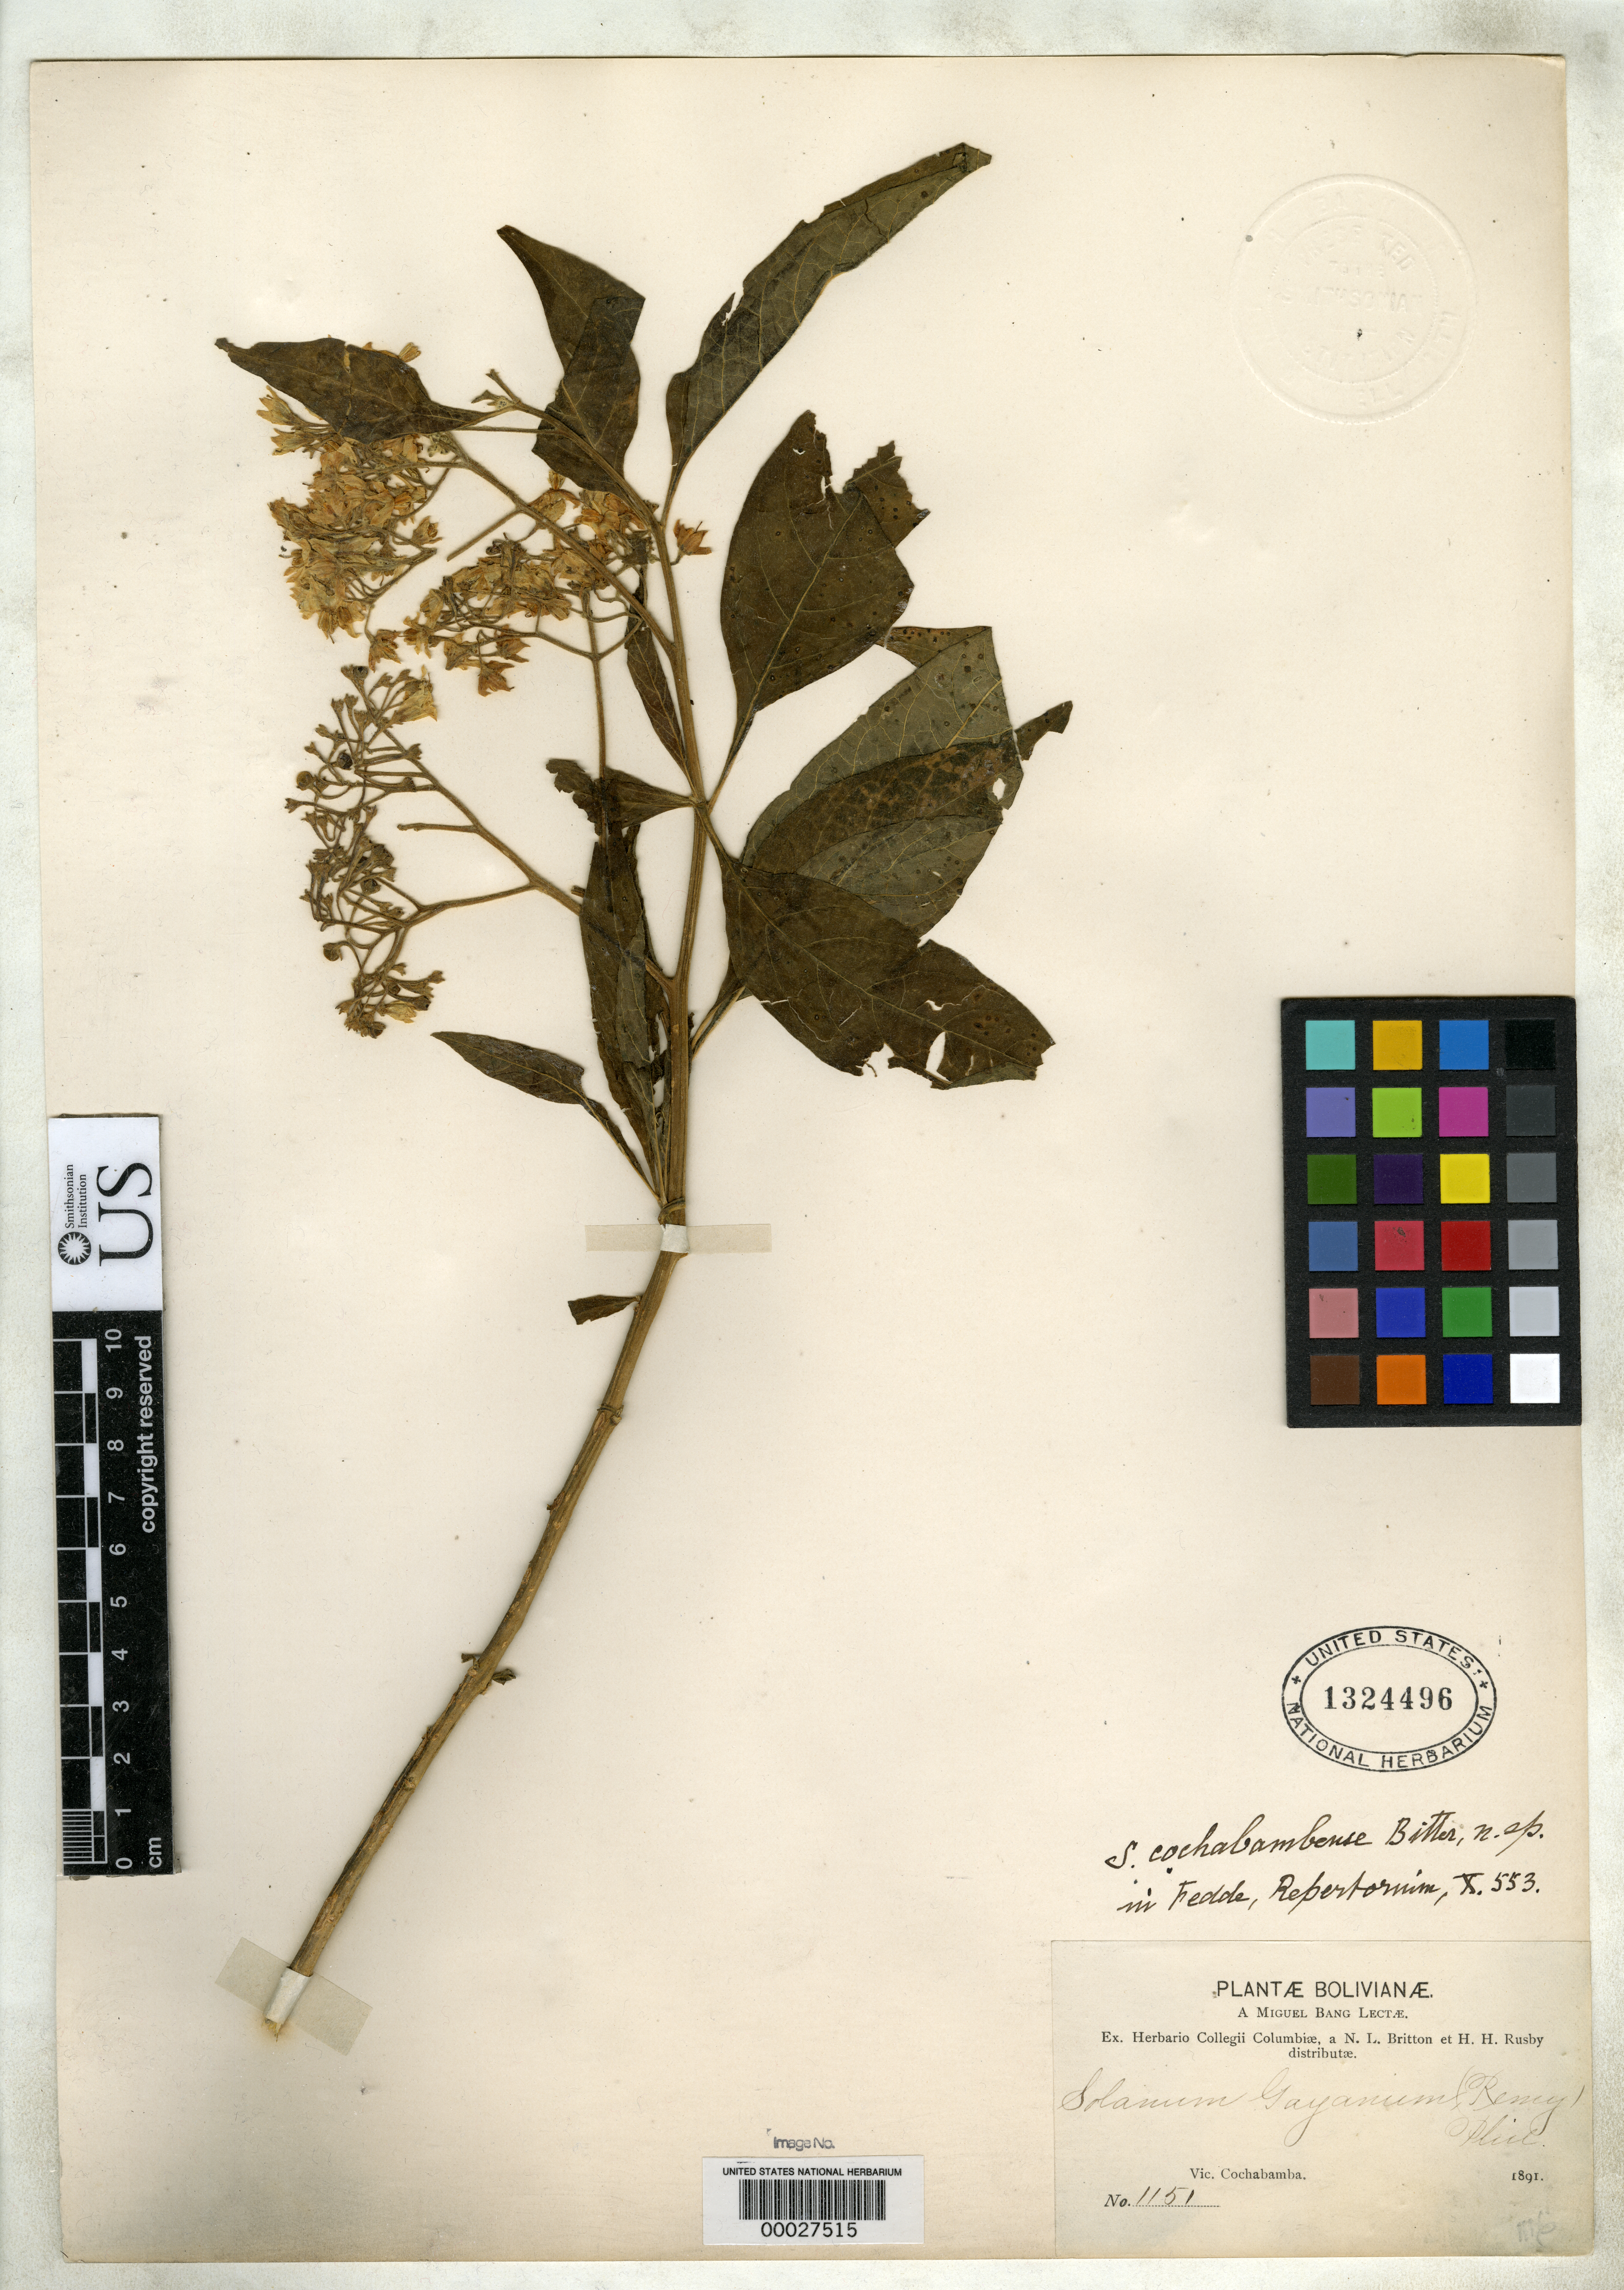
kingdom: Plantae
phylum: Tracheophyta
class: Magnoliopsida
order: Solanales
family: Solanaceae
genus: Solanum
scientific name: Solanum cochabambense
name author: Bitter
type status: Isotype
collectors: M. Bang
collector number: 1151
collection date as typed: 1891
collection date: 1891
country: Bolivia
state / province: Cochabamba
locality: Vicinity of Cochabamba.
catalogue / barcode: US 1324496